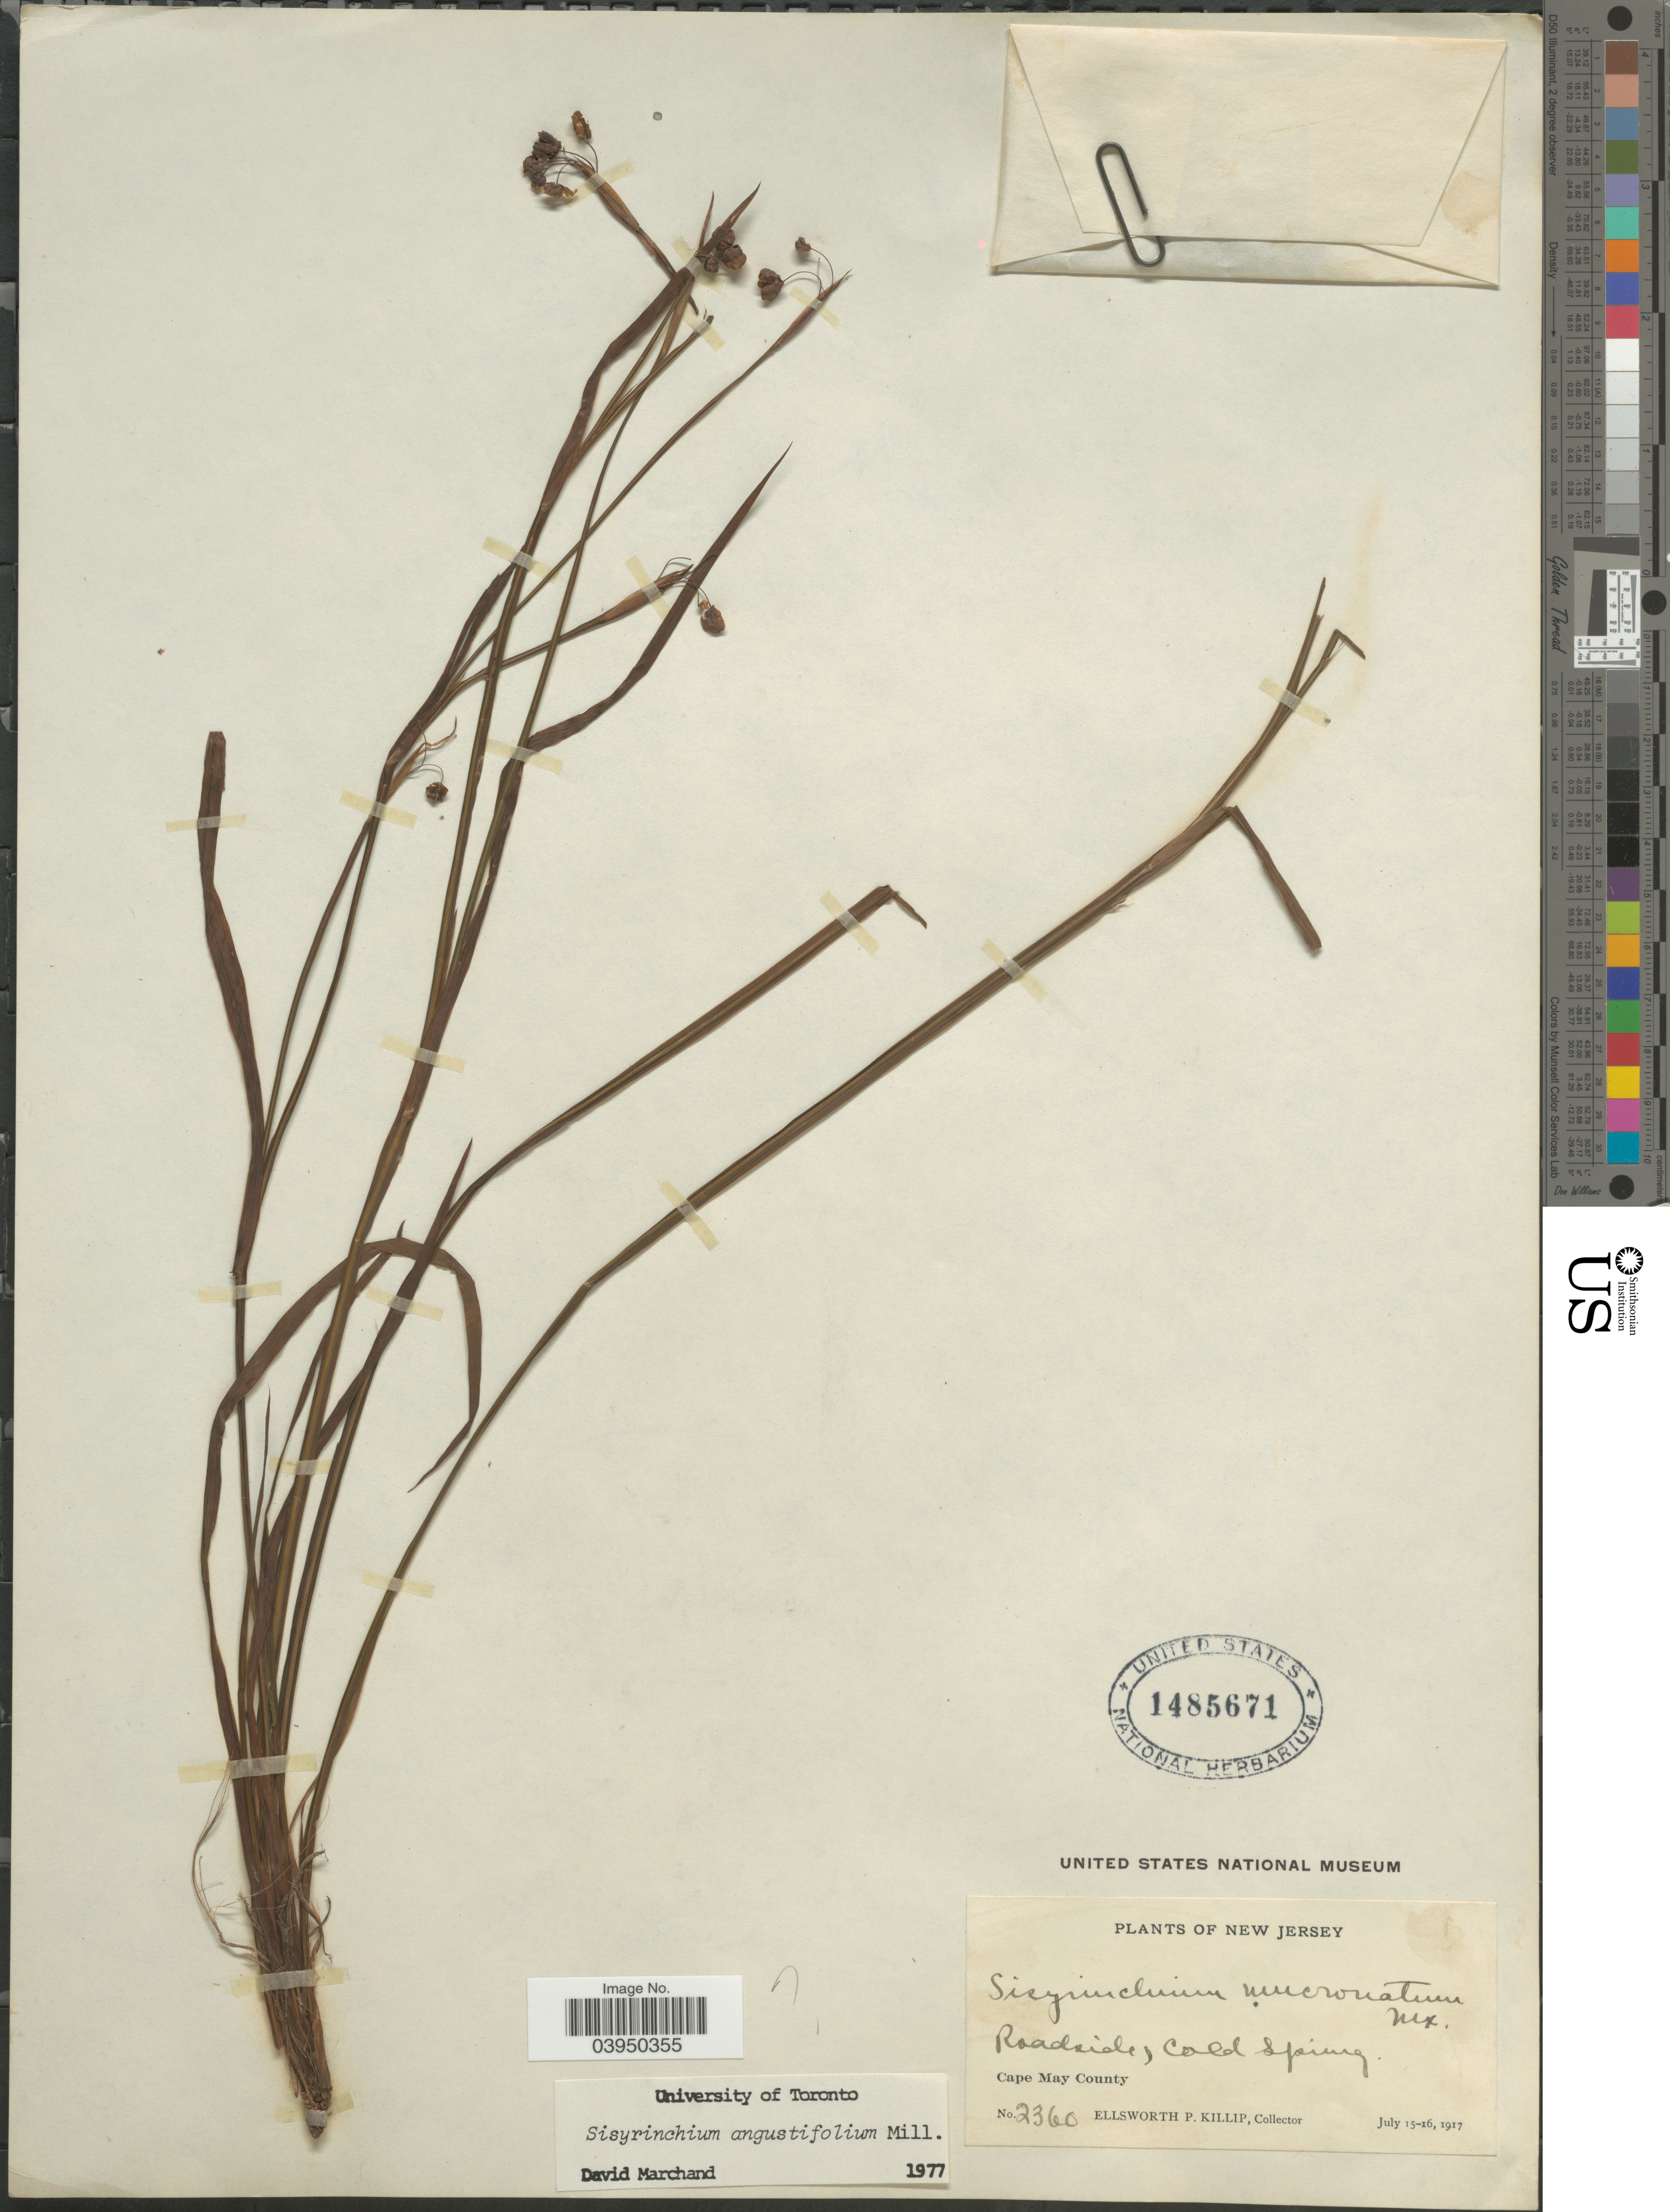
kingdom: Plantae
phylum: Tracheophyta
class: Liliopsida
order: Asparagales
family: Iridaceae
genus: Sisyrinchium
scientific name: Sisyrinchium angustifolium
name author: Mill.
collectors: E. P. Killip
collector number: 2360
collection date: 1917-07-15/1917-07-16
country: United States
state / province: New Jersey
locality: Cold Spring. Cape May County.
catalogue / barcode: US 1485671